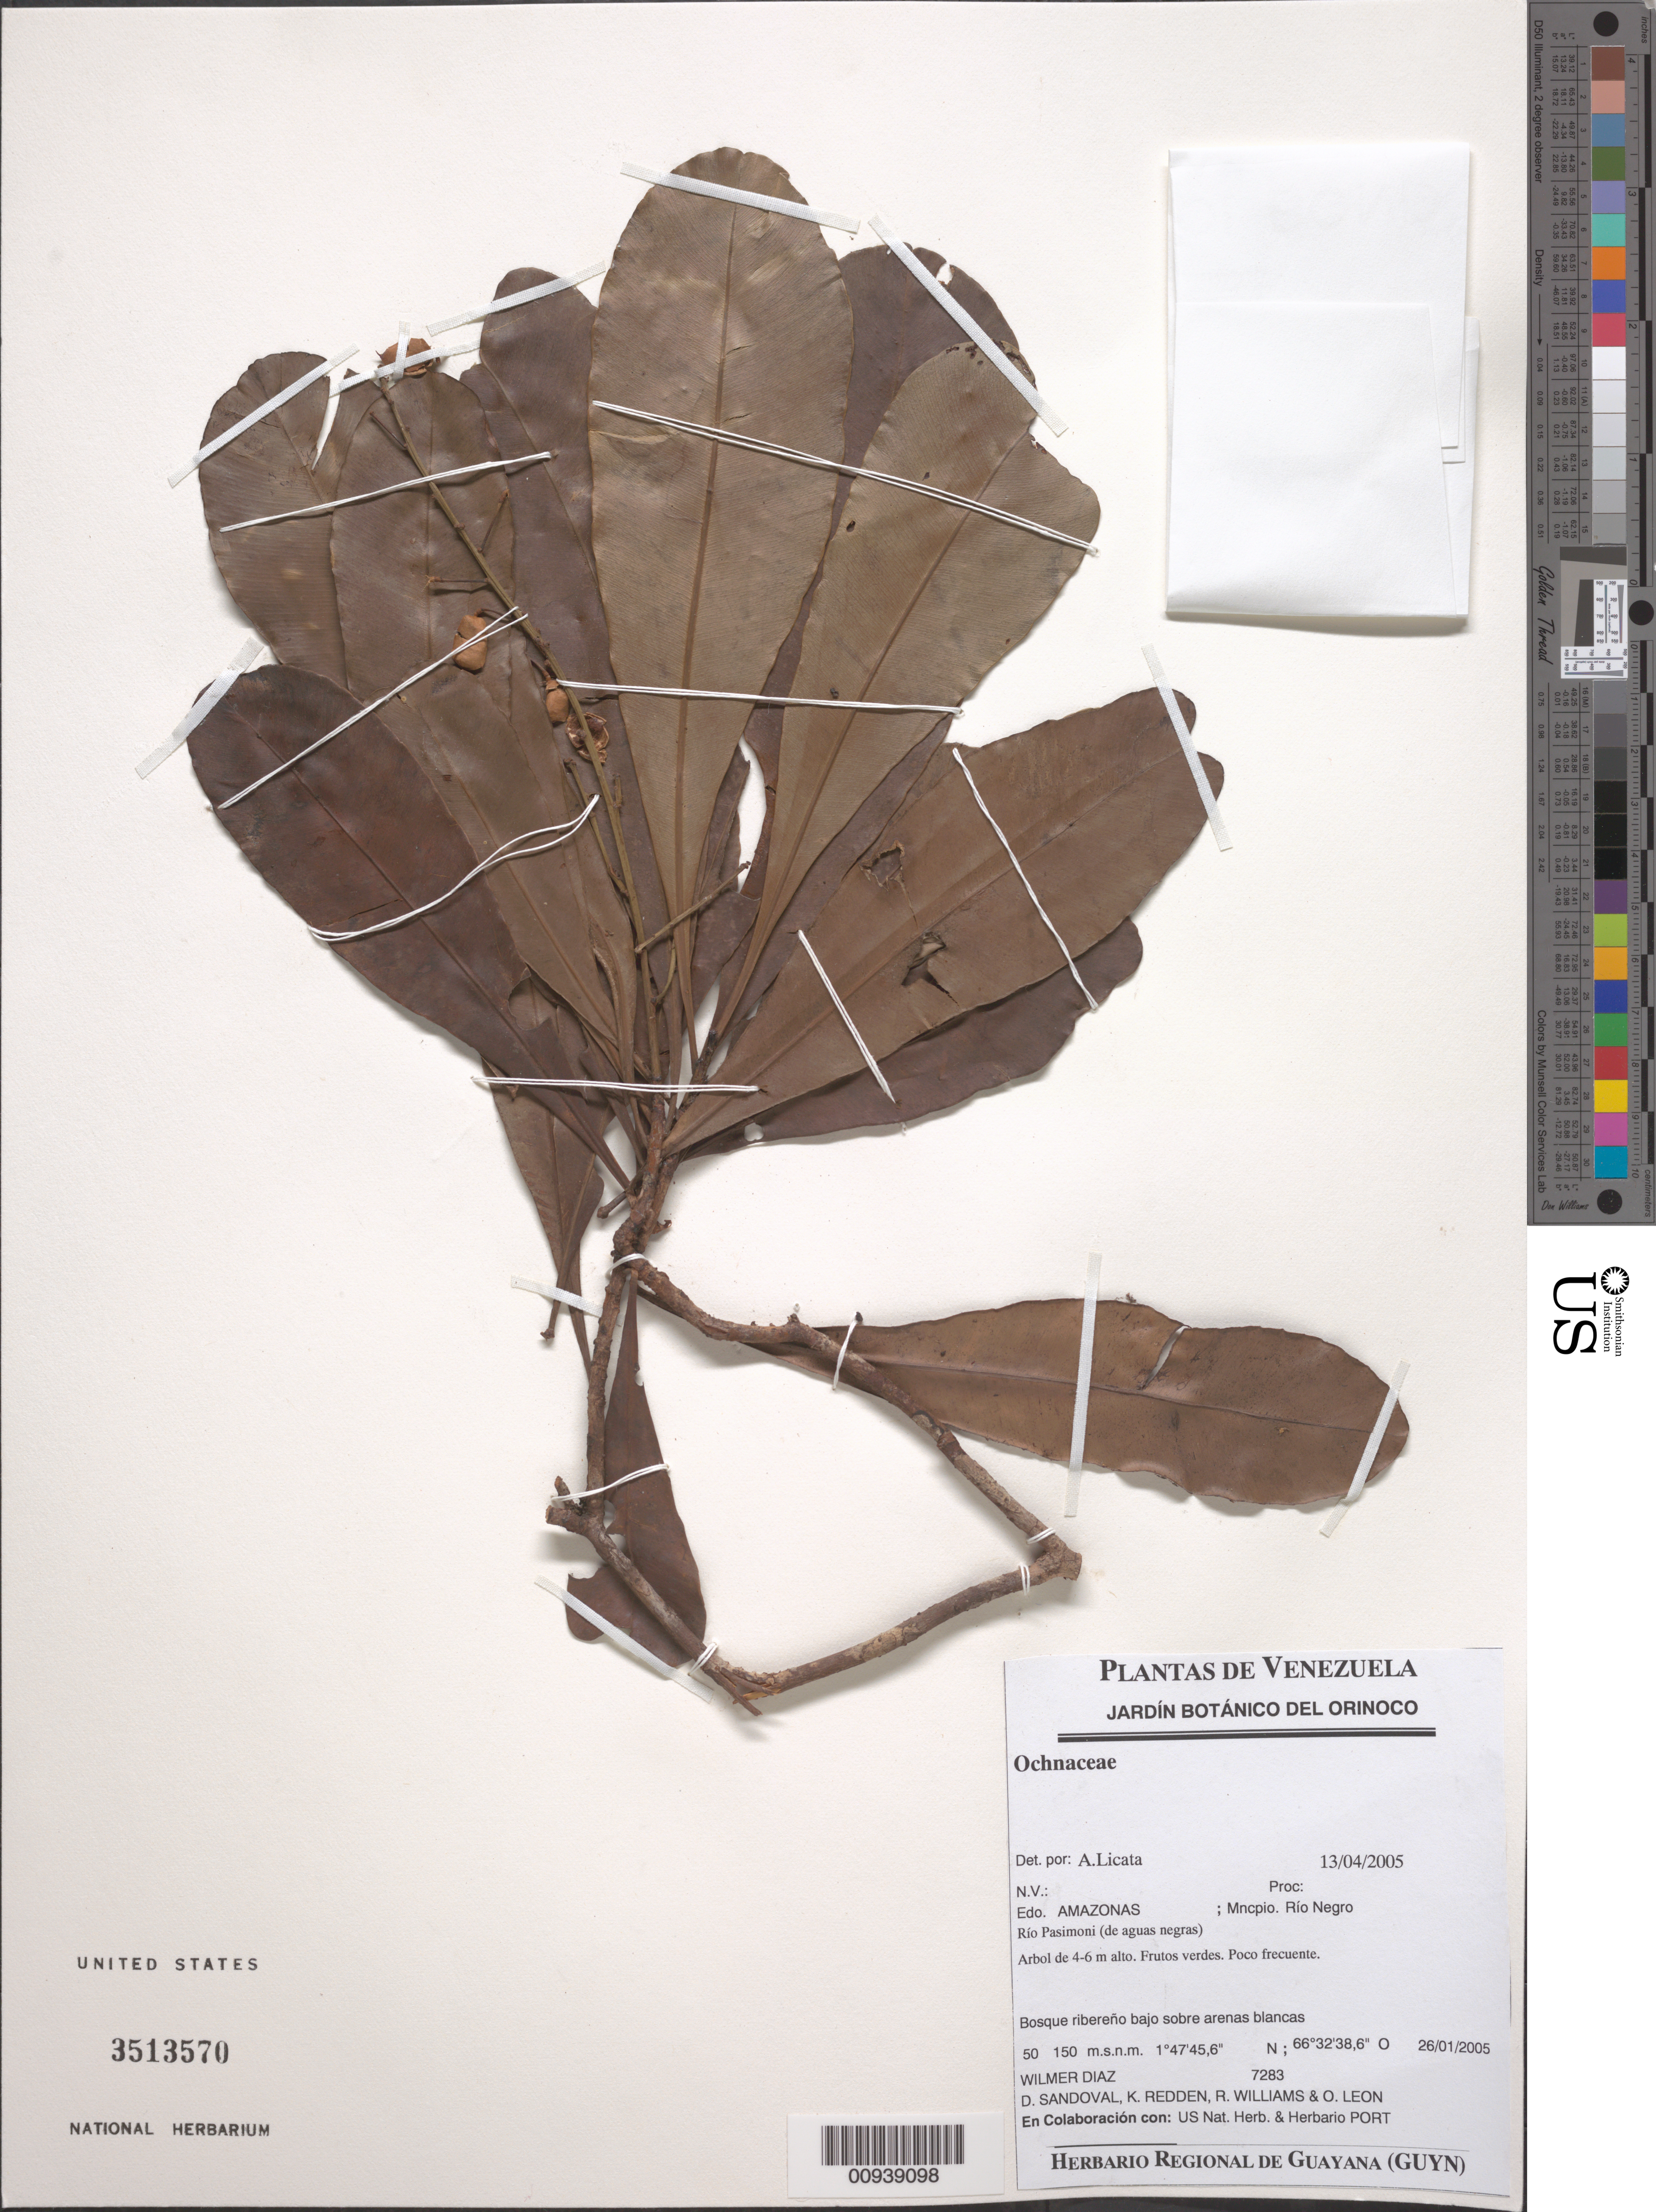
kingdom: Plantae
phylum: Tracheophyta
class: Magnoliopsida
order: Malpighiales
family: Ochnaceae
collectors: W. Díaz P., D. Sandoval, K. M. Redden, R. Williams & O. León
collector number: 7283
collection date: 2005-01-26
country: Venezuela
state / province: Amazonas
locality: Mncpio. Río Negro. Río Pasimoni (de aguas negras).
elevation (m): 50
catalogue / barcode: US 3513570